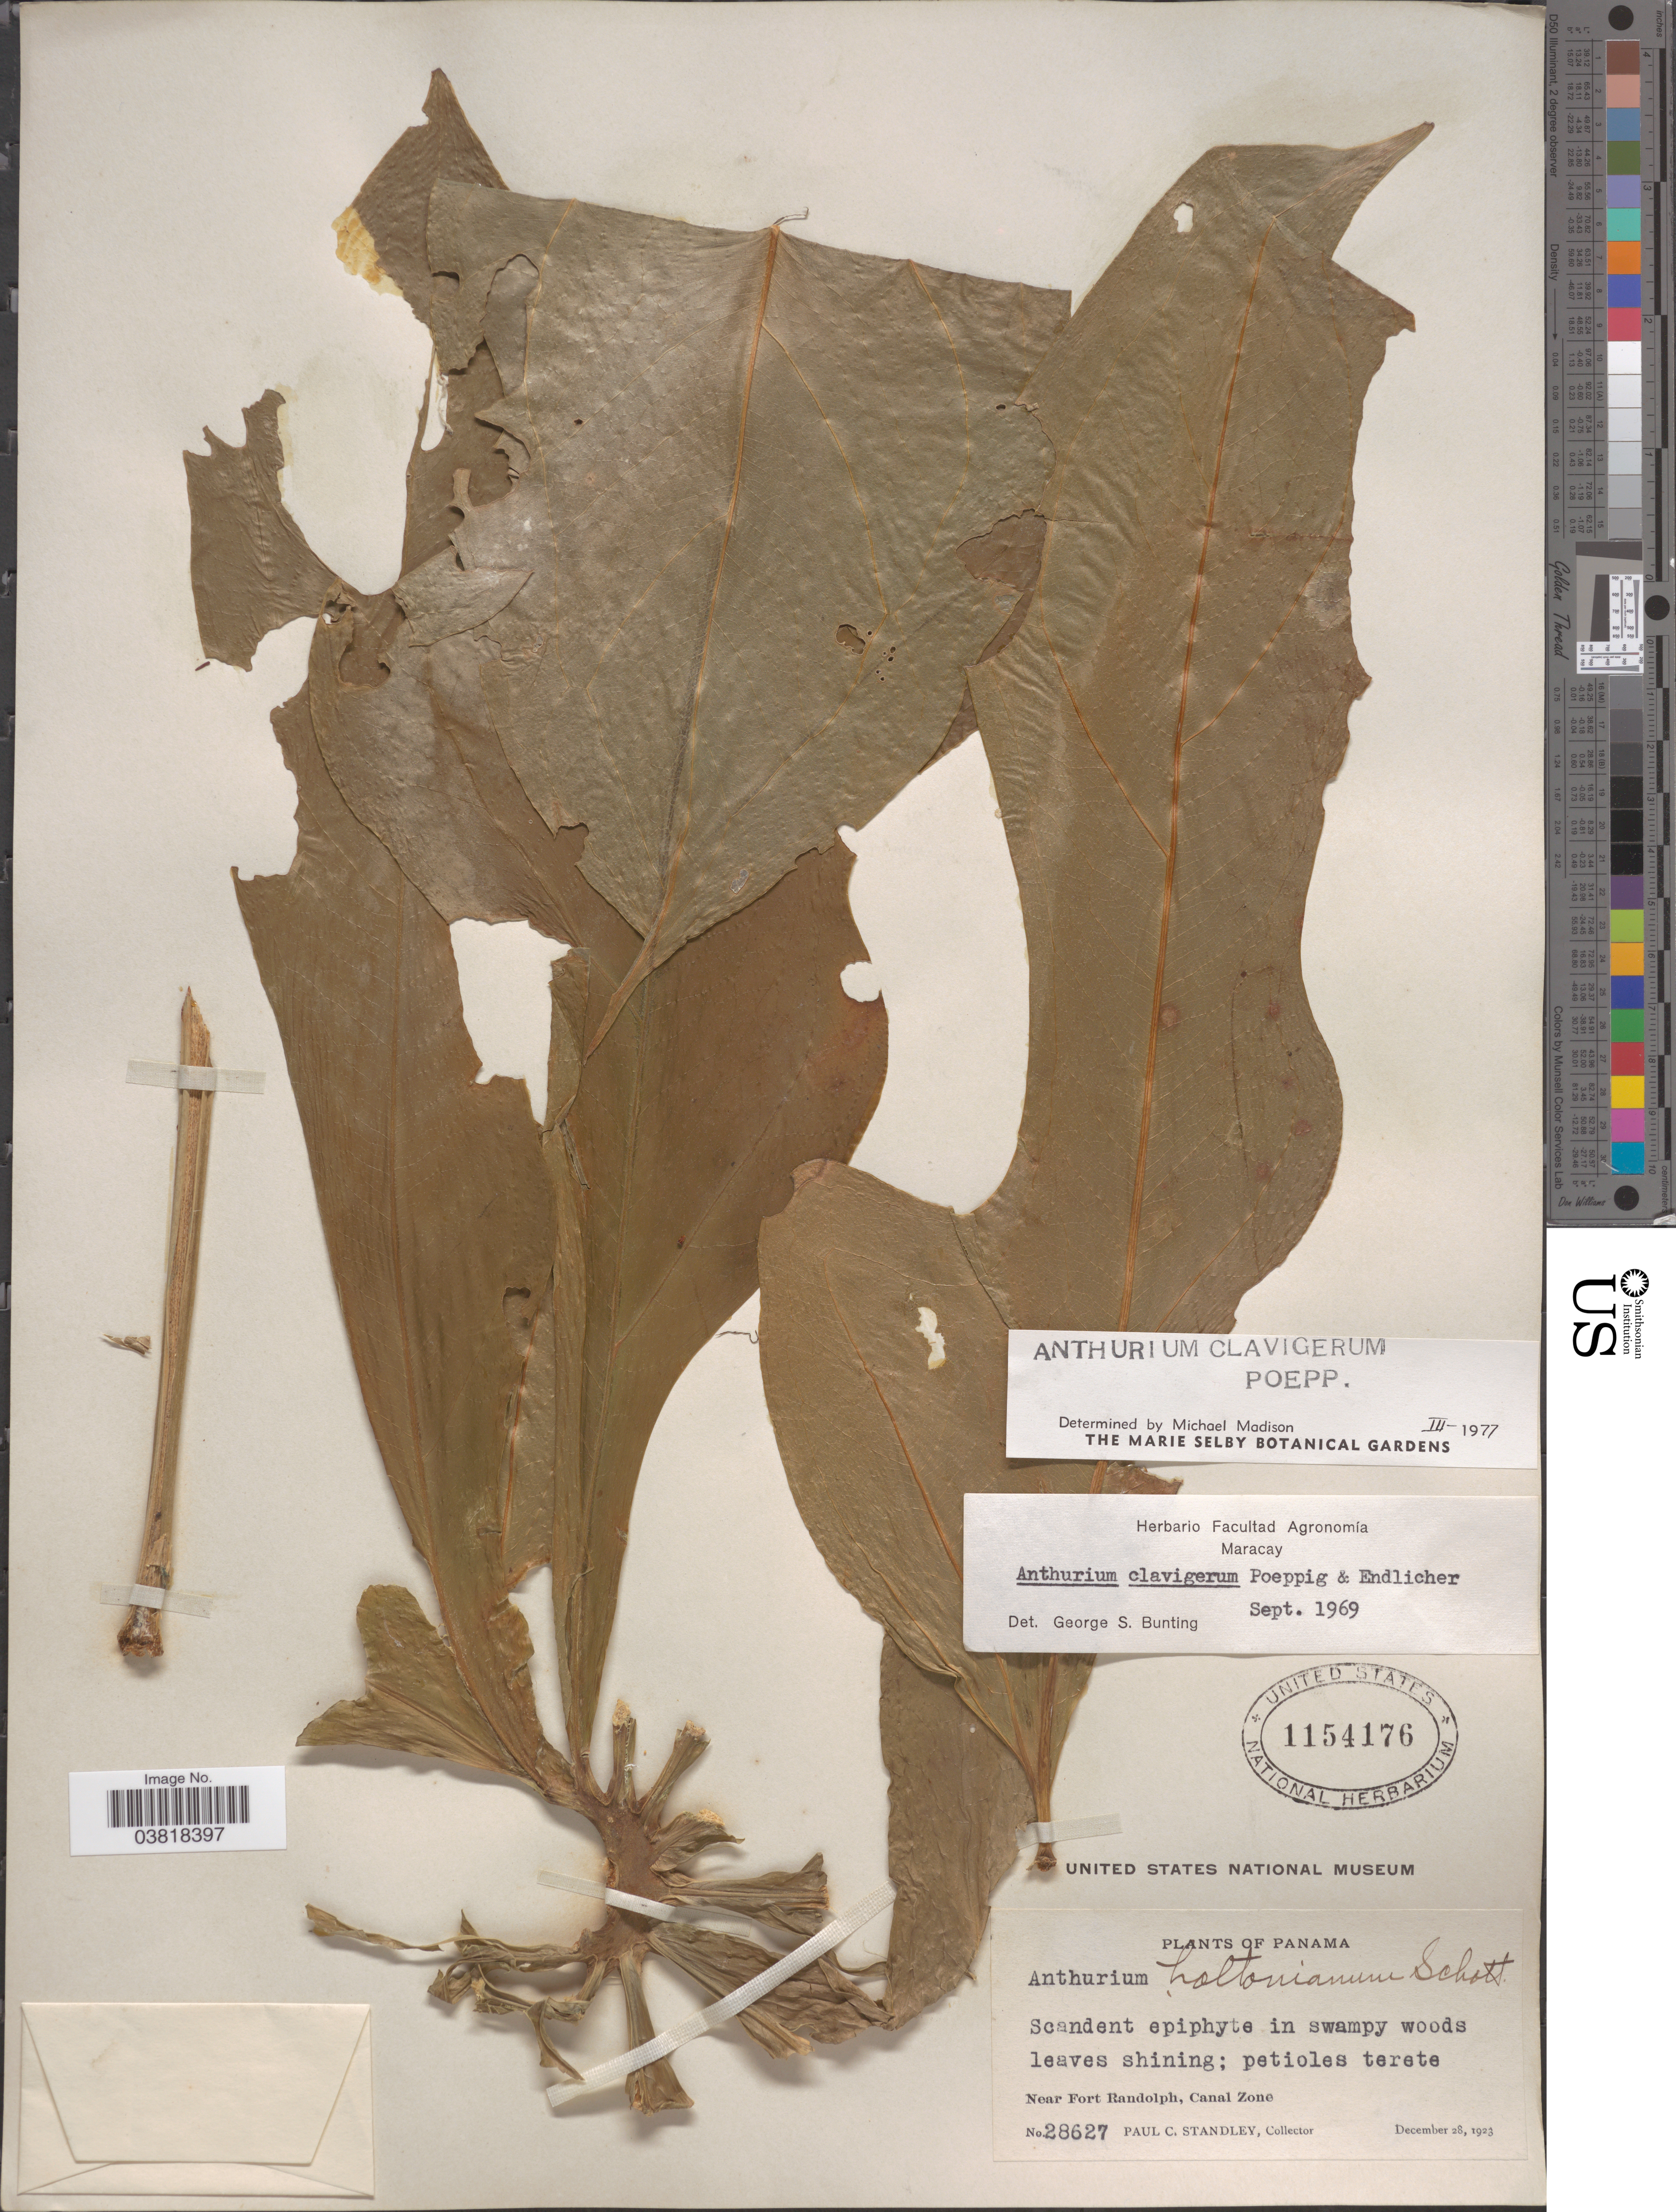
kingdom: Plantae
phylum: Tracheophyta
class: Liliopsida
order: Alismatales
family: Araceae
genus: Anthurium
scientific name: Anthurium clavigerum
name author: Poepp. & Endl.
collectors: P. C. Standley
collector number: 28627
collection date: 1923-12-28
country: Panama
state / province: Colón / Panamá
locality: Near Fort Randolph, Canal Zone.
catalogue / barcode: US 1154176